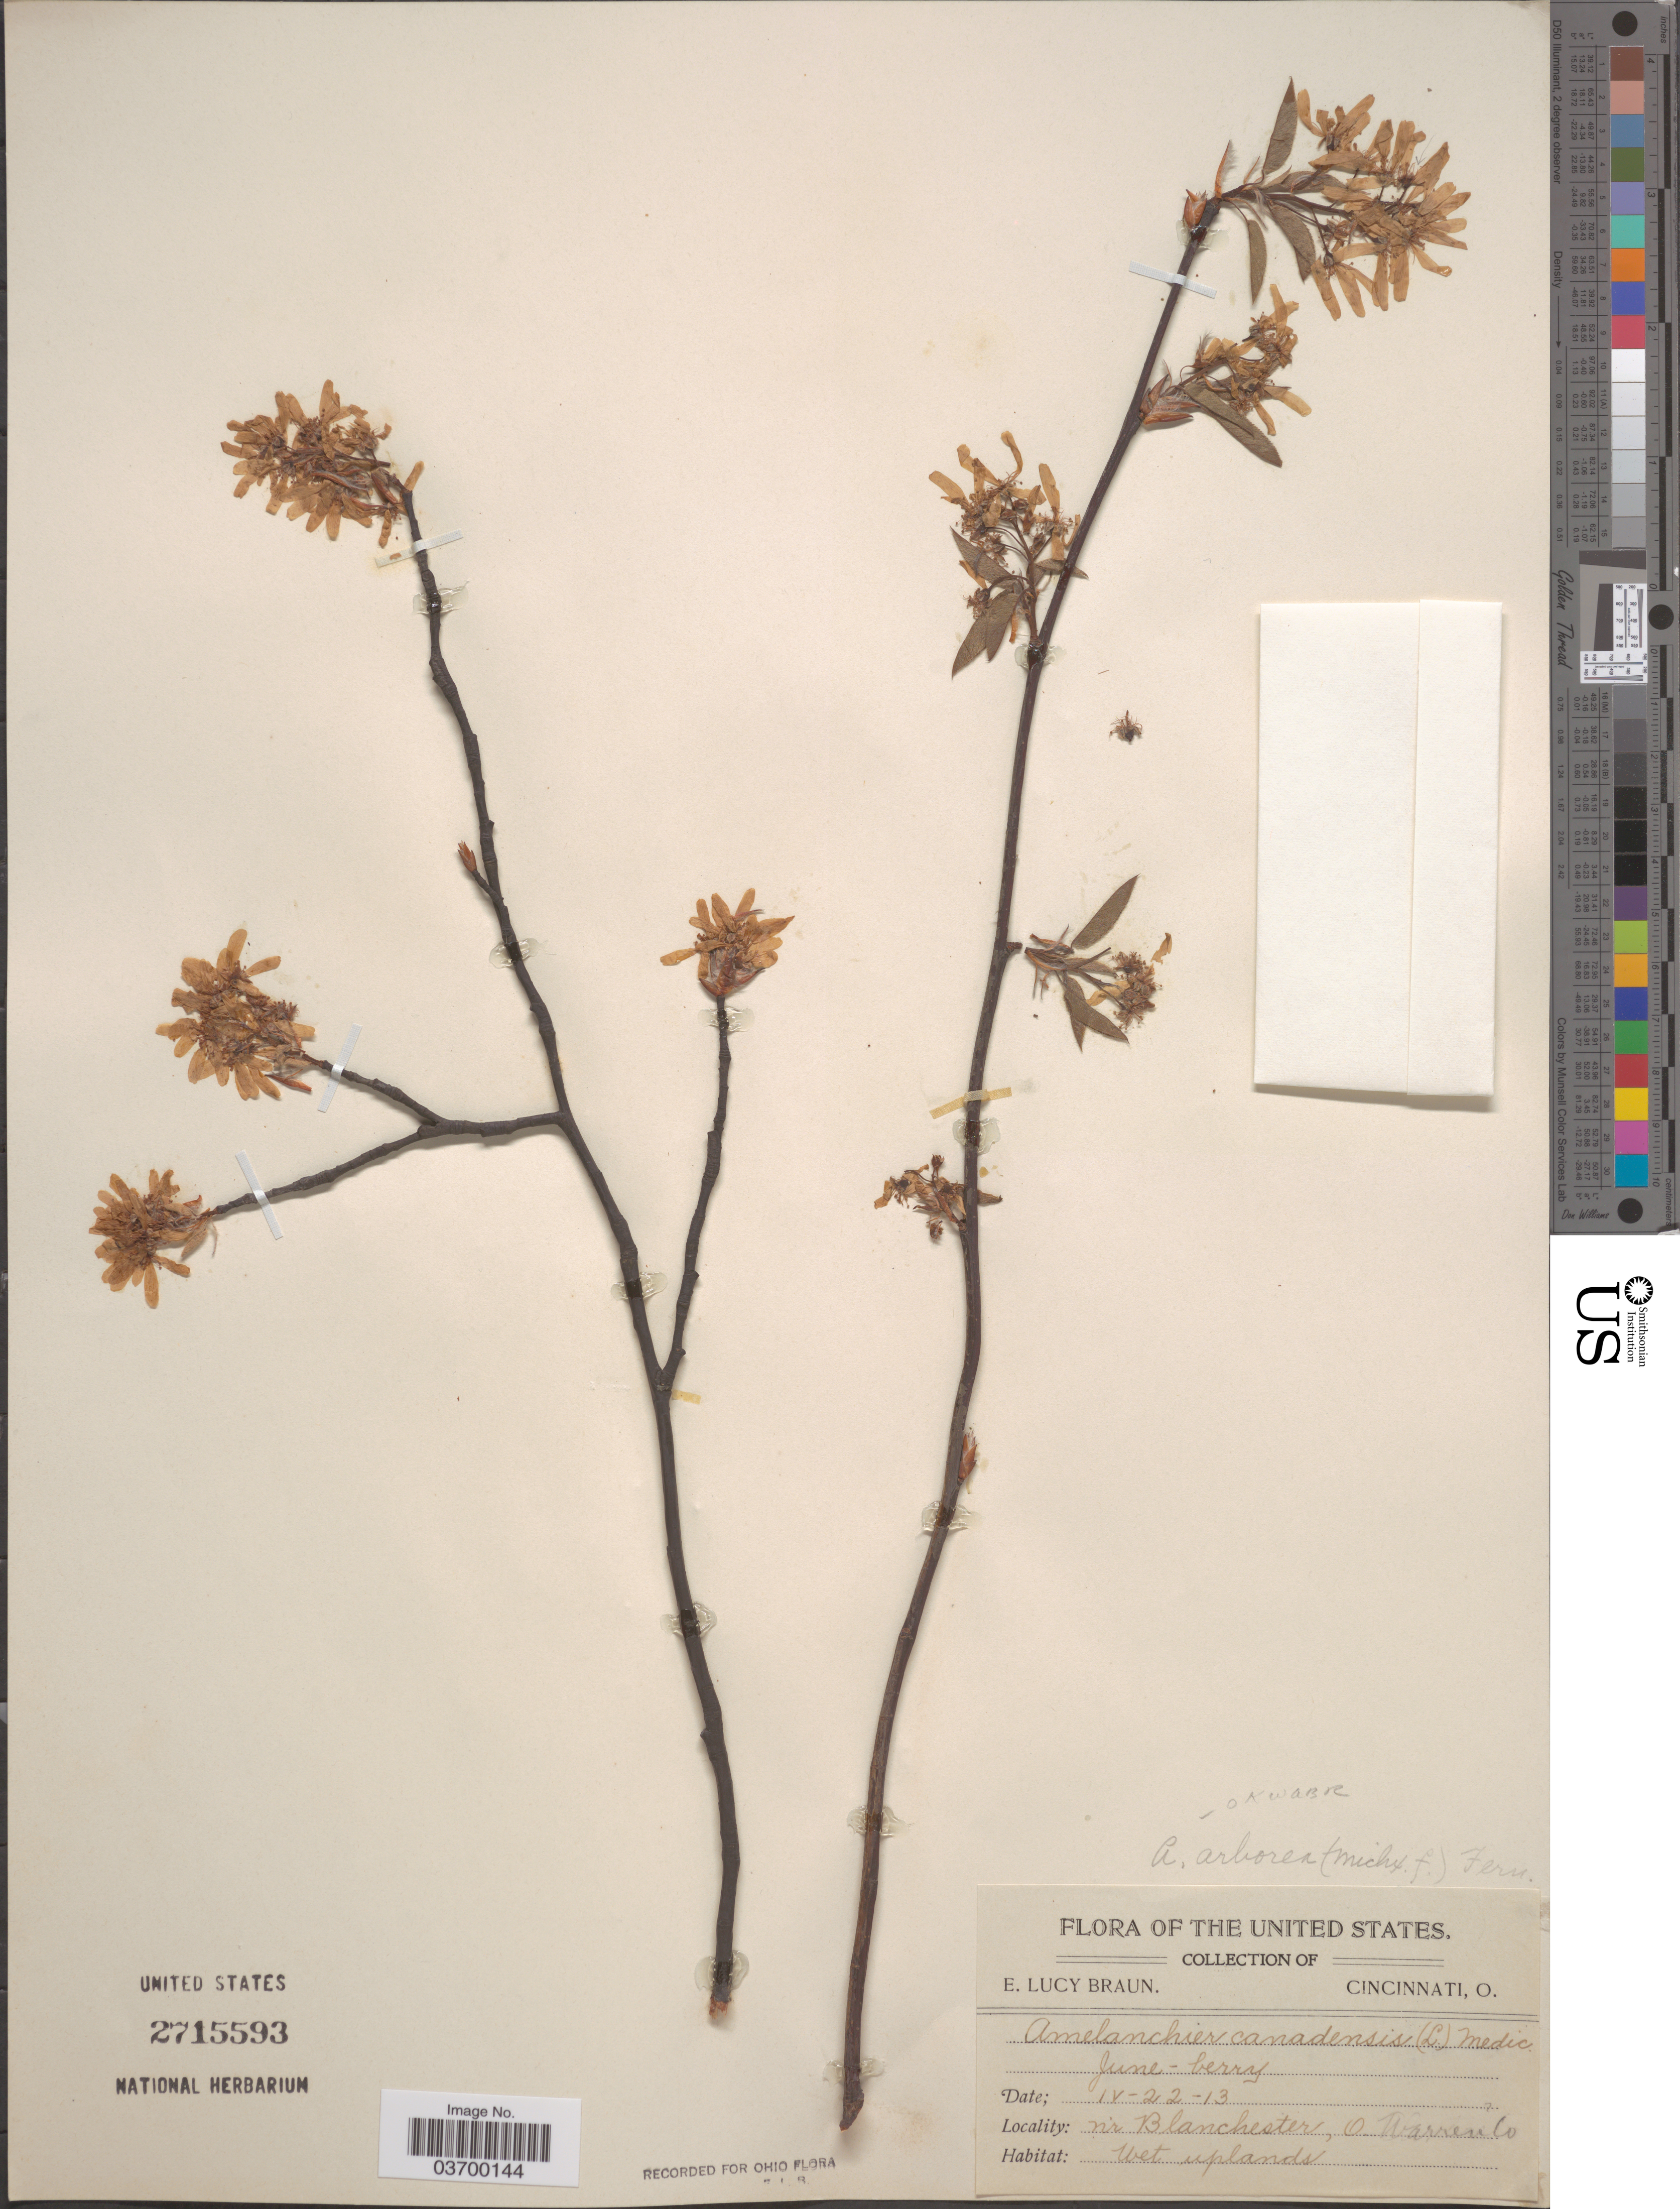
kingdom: Plantae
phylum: Tracheophyta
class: Magnoliopsida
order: Rosales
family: Rosaceae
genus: Amelanchier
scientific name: Amelanchier arborea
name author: (F. Michx.) Fernald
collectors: E. L. Braun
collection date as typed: Transcribed d/m/y: 22/4/13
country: United States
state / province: Ohio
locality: N'r Blanchester, Warren Co.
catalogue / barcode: US 2715593